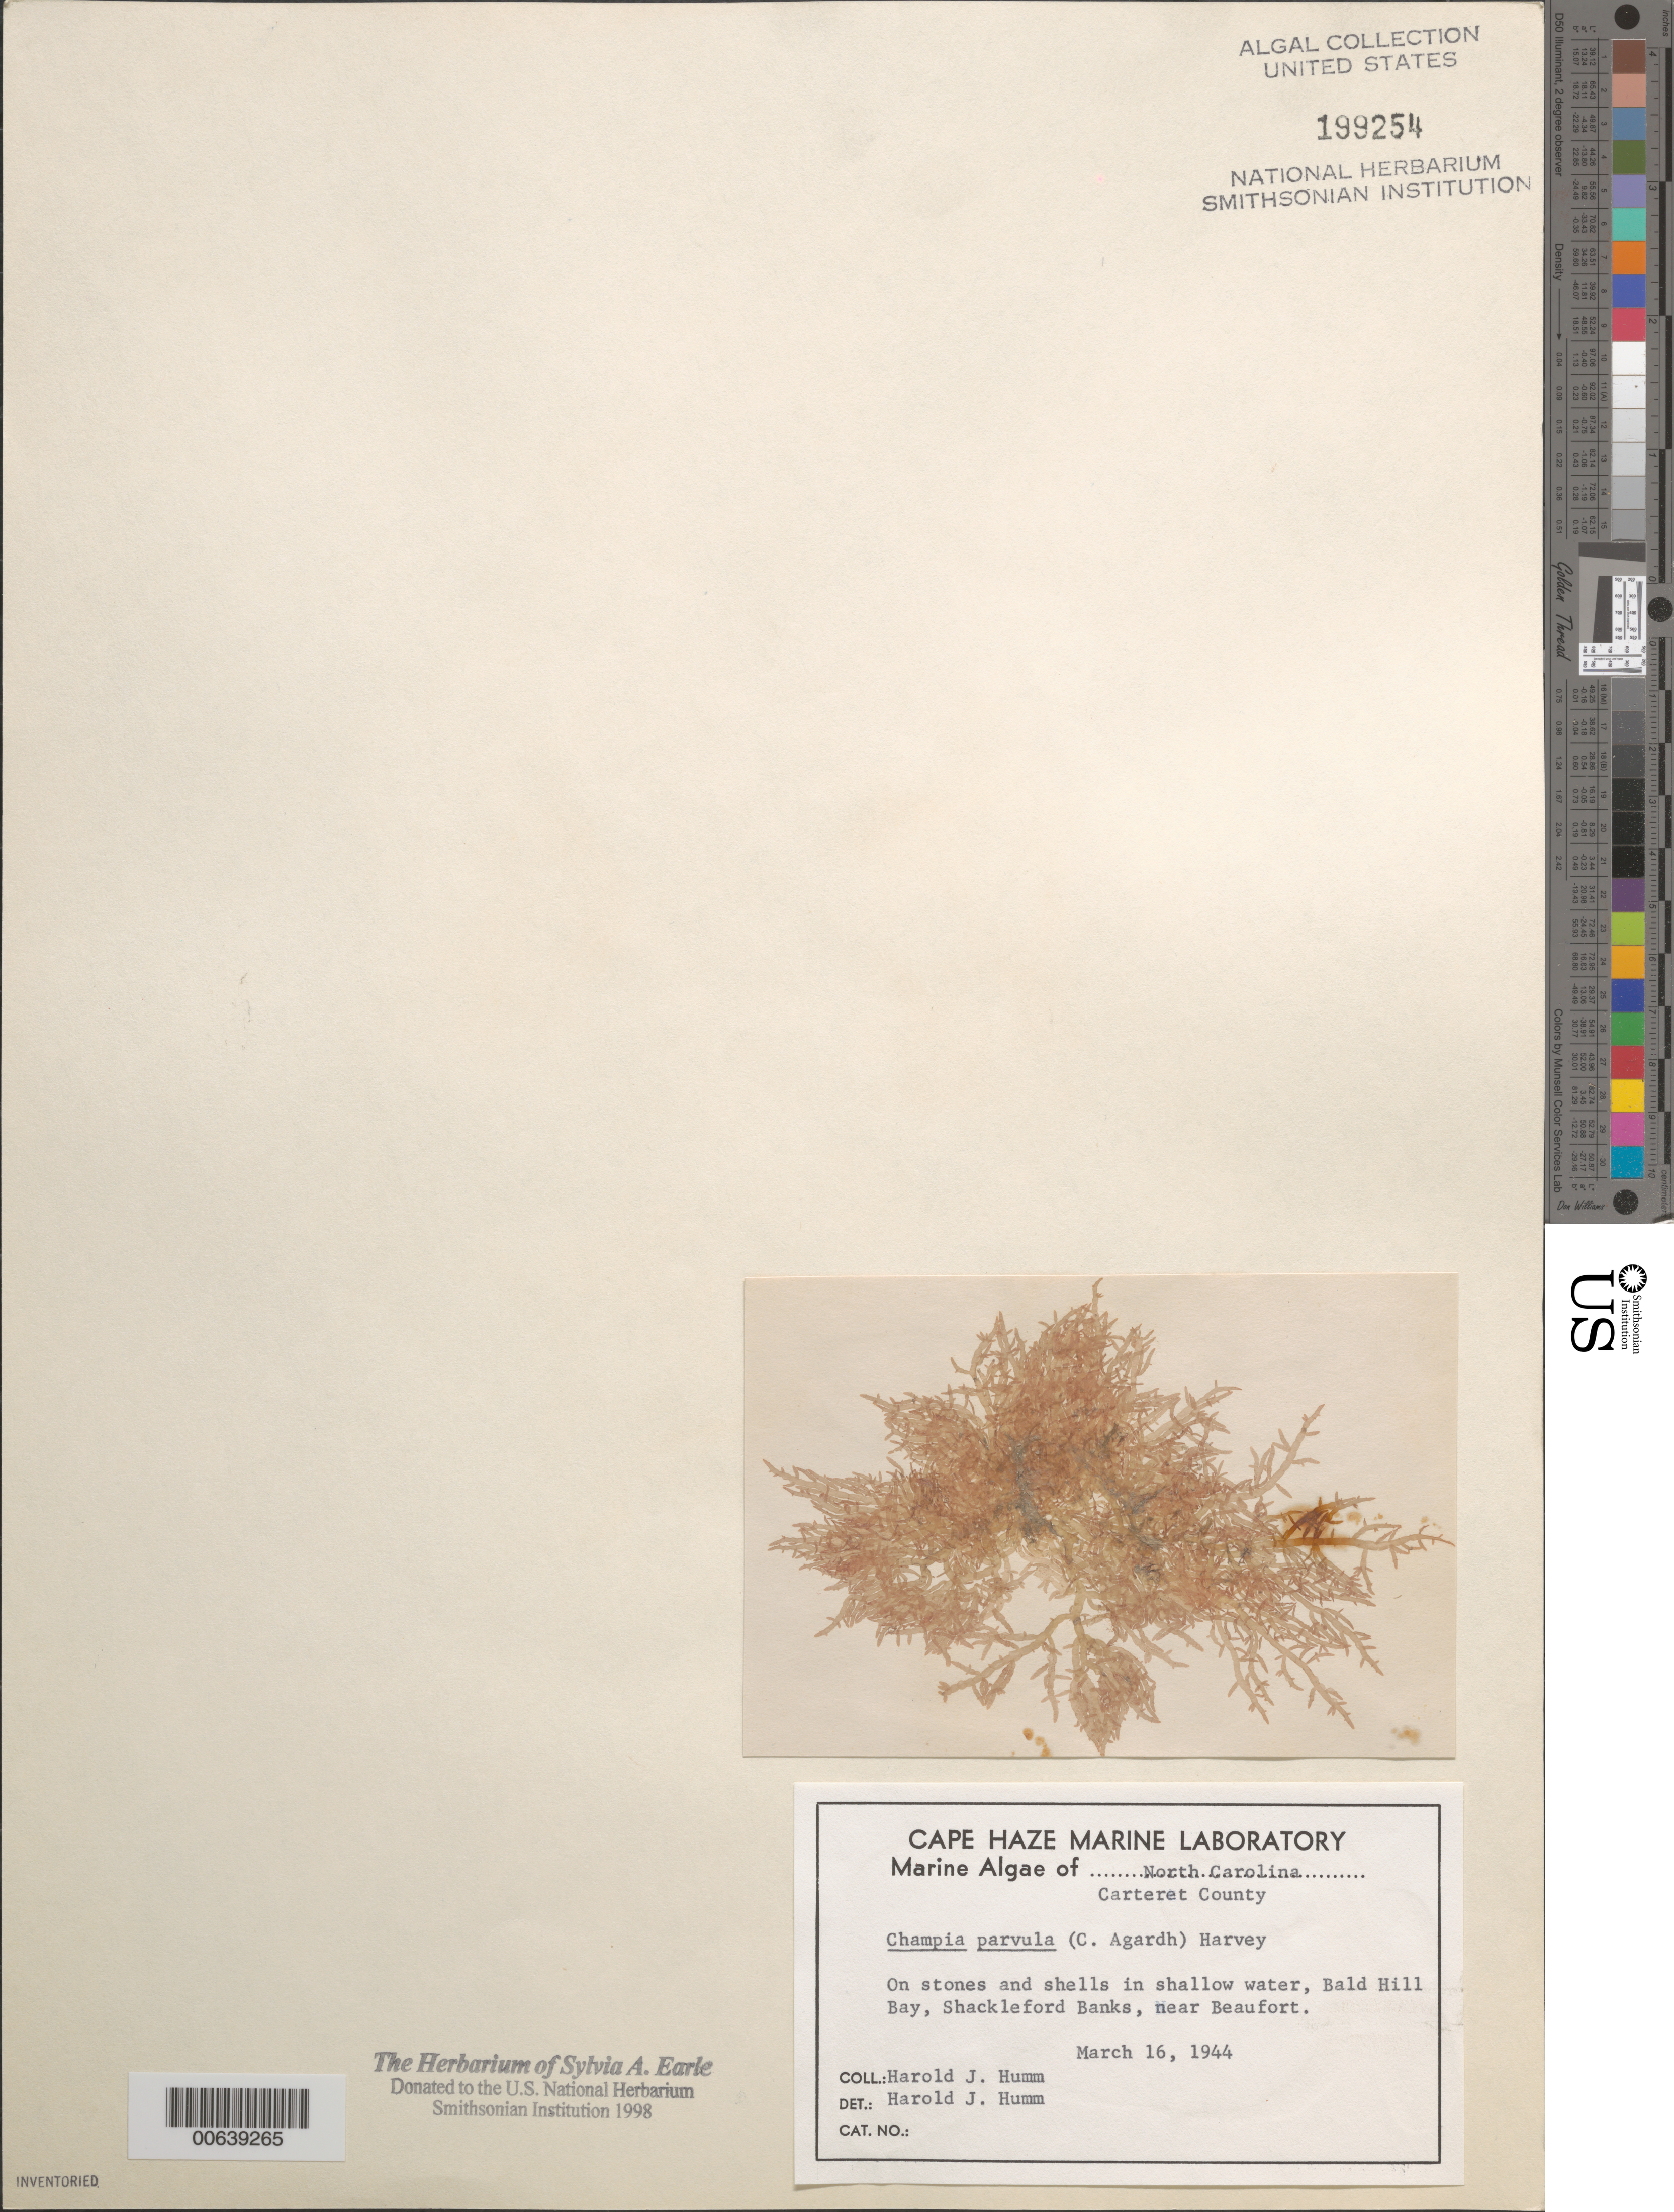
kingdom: Plantae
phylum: Rhodophyta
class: Florideophyceae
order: Rhodymeniales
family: Champiaceae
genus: Champia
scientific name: Champia parvula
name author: (C. Agardh) Harv.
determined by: Humm, Harold J.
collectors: H. J. Humm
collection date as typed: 16 Mar 1944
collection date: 1944-03-16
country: United States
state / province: North Carolina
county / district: Carteret County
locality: Shackleford Banks, Bald Hill Bay, near Beaufort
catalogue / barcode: US 199254